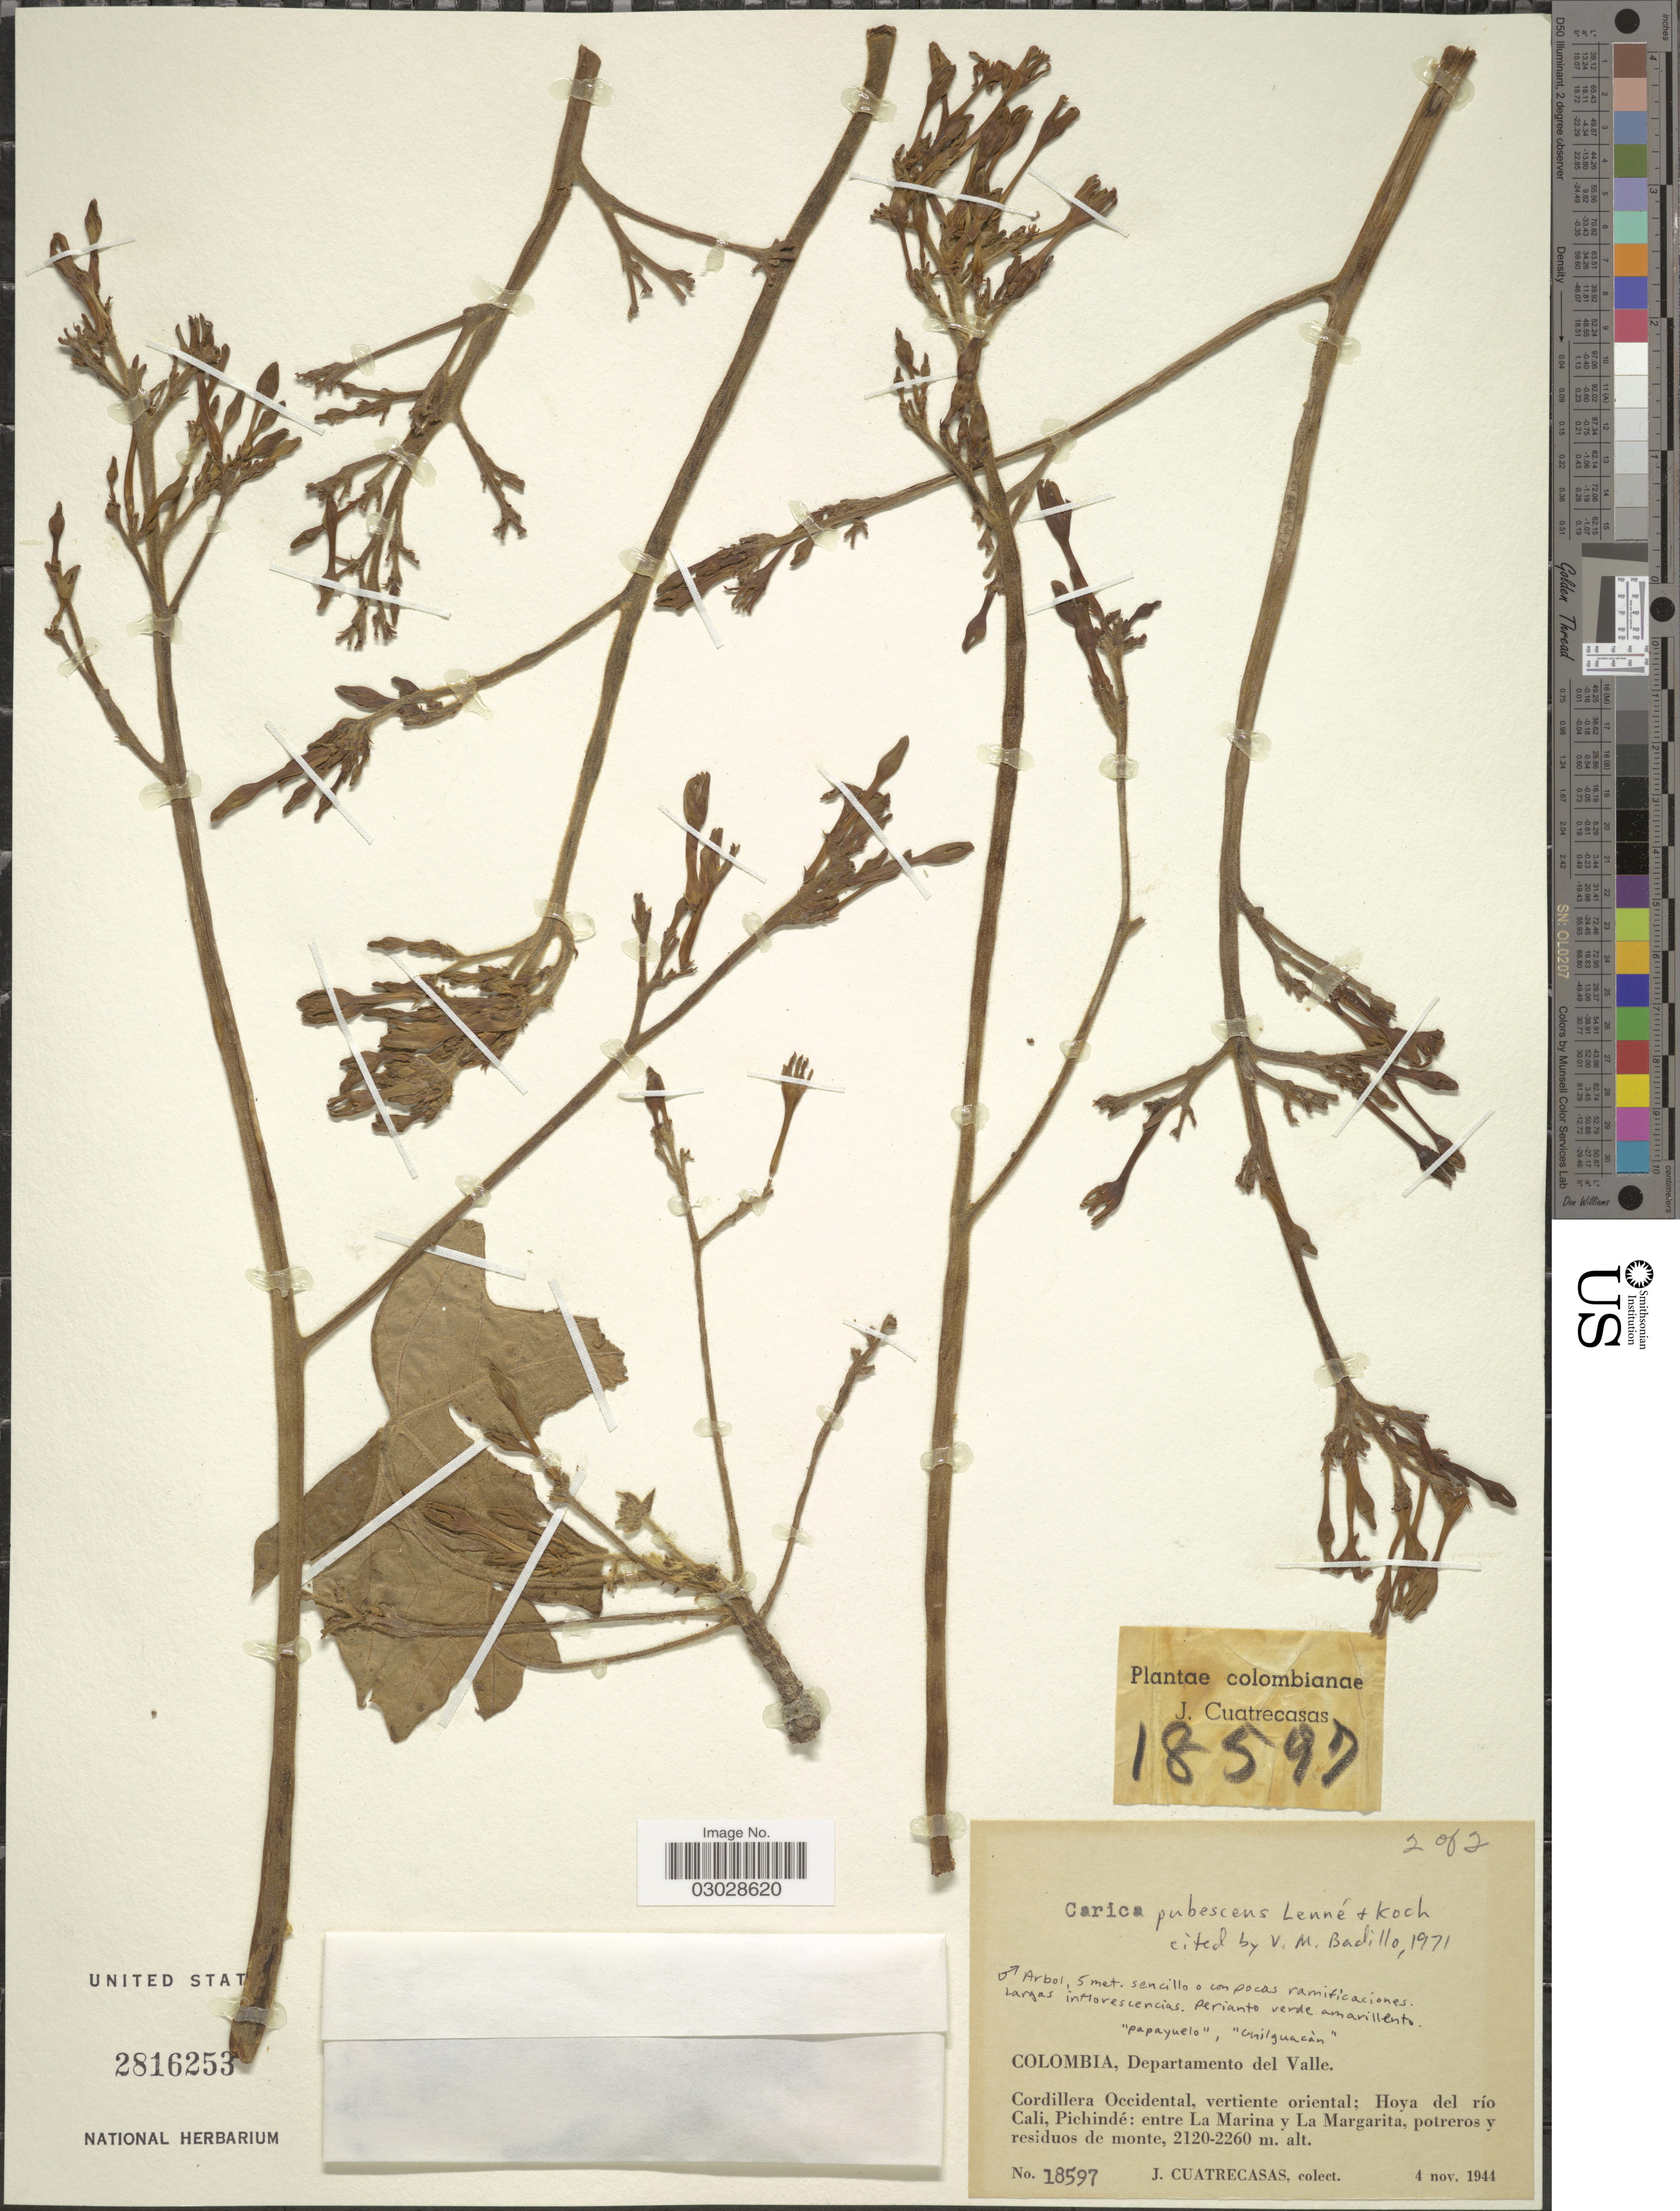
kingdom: Plantae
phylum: Tracheophyta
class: Magnoliopsida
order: Brassicales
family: Caricaceae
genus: Vasconcellea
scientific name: Vasconcellea pubescens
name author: A. DC.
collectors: J. Cuatrecasas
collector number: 18597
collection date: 1944-11-04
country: Colombia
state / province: Valle del Cauca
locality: Departamento del Valle. Cordillera Occidental, vertiente oriental; Hoya del río Cali, Pichindé: entre La Marina y La Margarita, potreros y residuos de monte.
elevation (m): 2120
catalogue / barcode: US 2816253